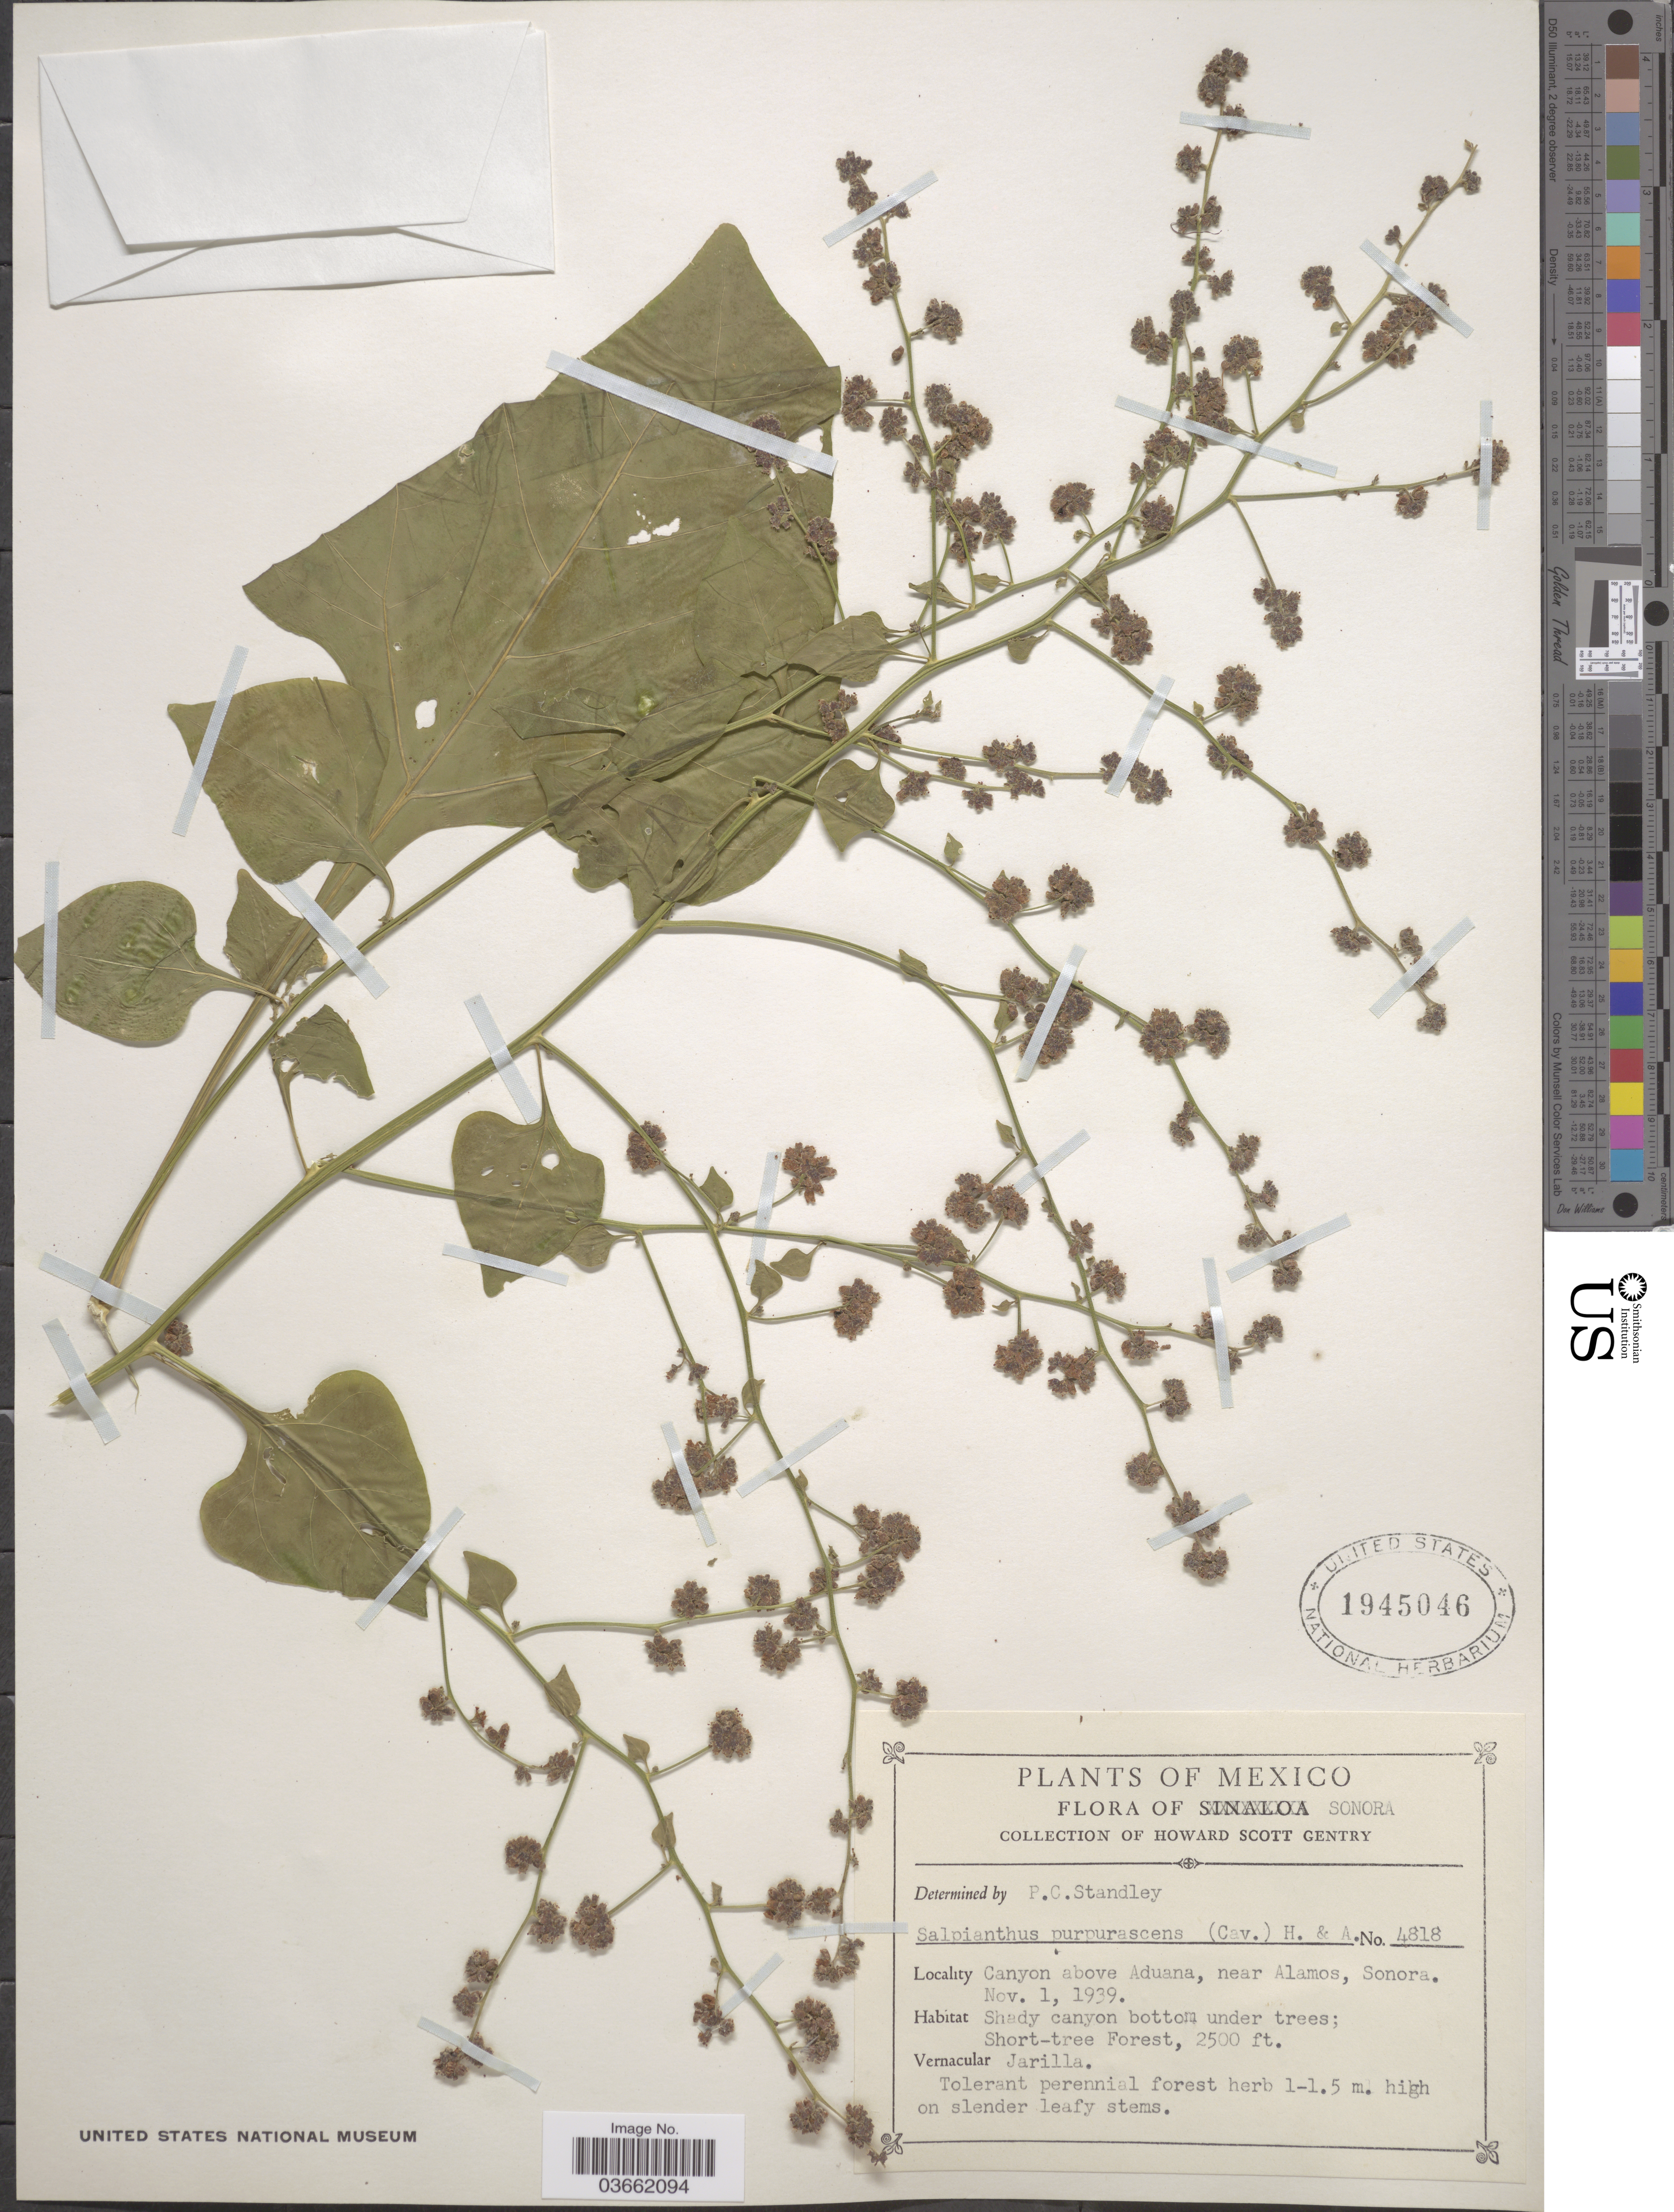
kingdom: Plantae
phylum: Tracheophyta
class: Magnoliopsida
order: Caryophyllales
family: Nyctaginaceae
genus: Salpianthus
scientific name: Salpianthus purpurascens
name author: (Cav. ex Lag.) Hook. & Arn.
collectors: H. S. Gentry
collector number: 4818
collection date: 1939-11-01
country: Mexico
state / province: Sonora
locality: Canyon above Aduana, near Alamos.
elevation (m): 762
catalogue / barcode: US 1945046